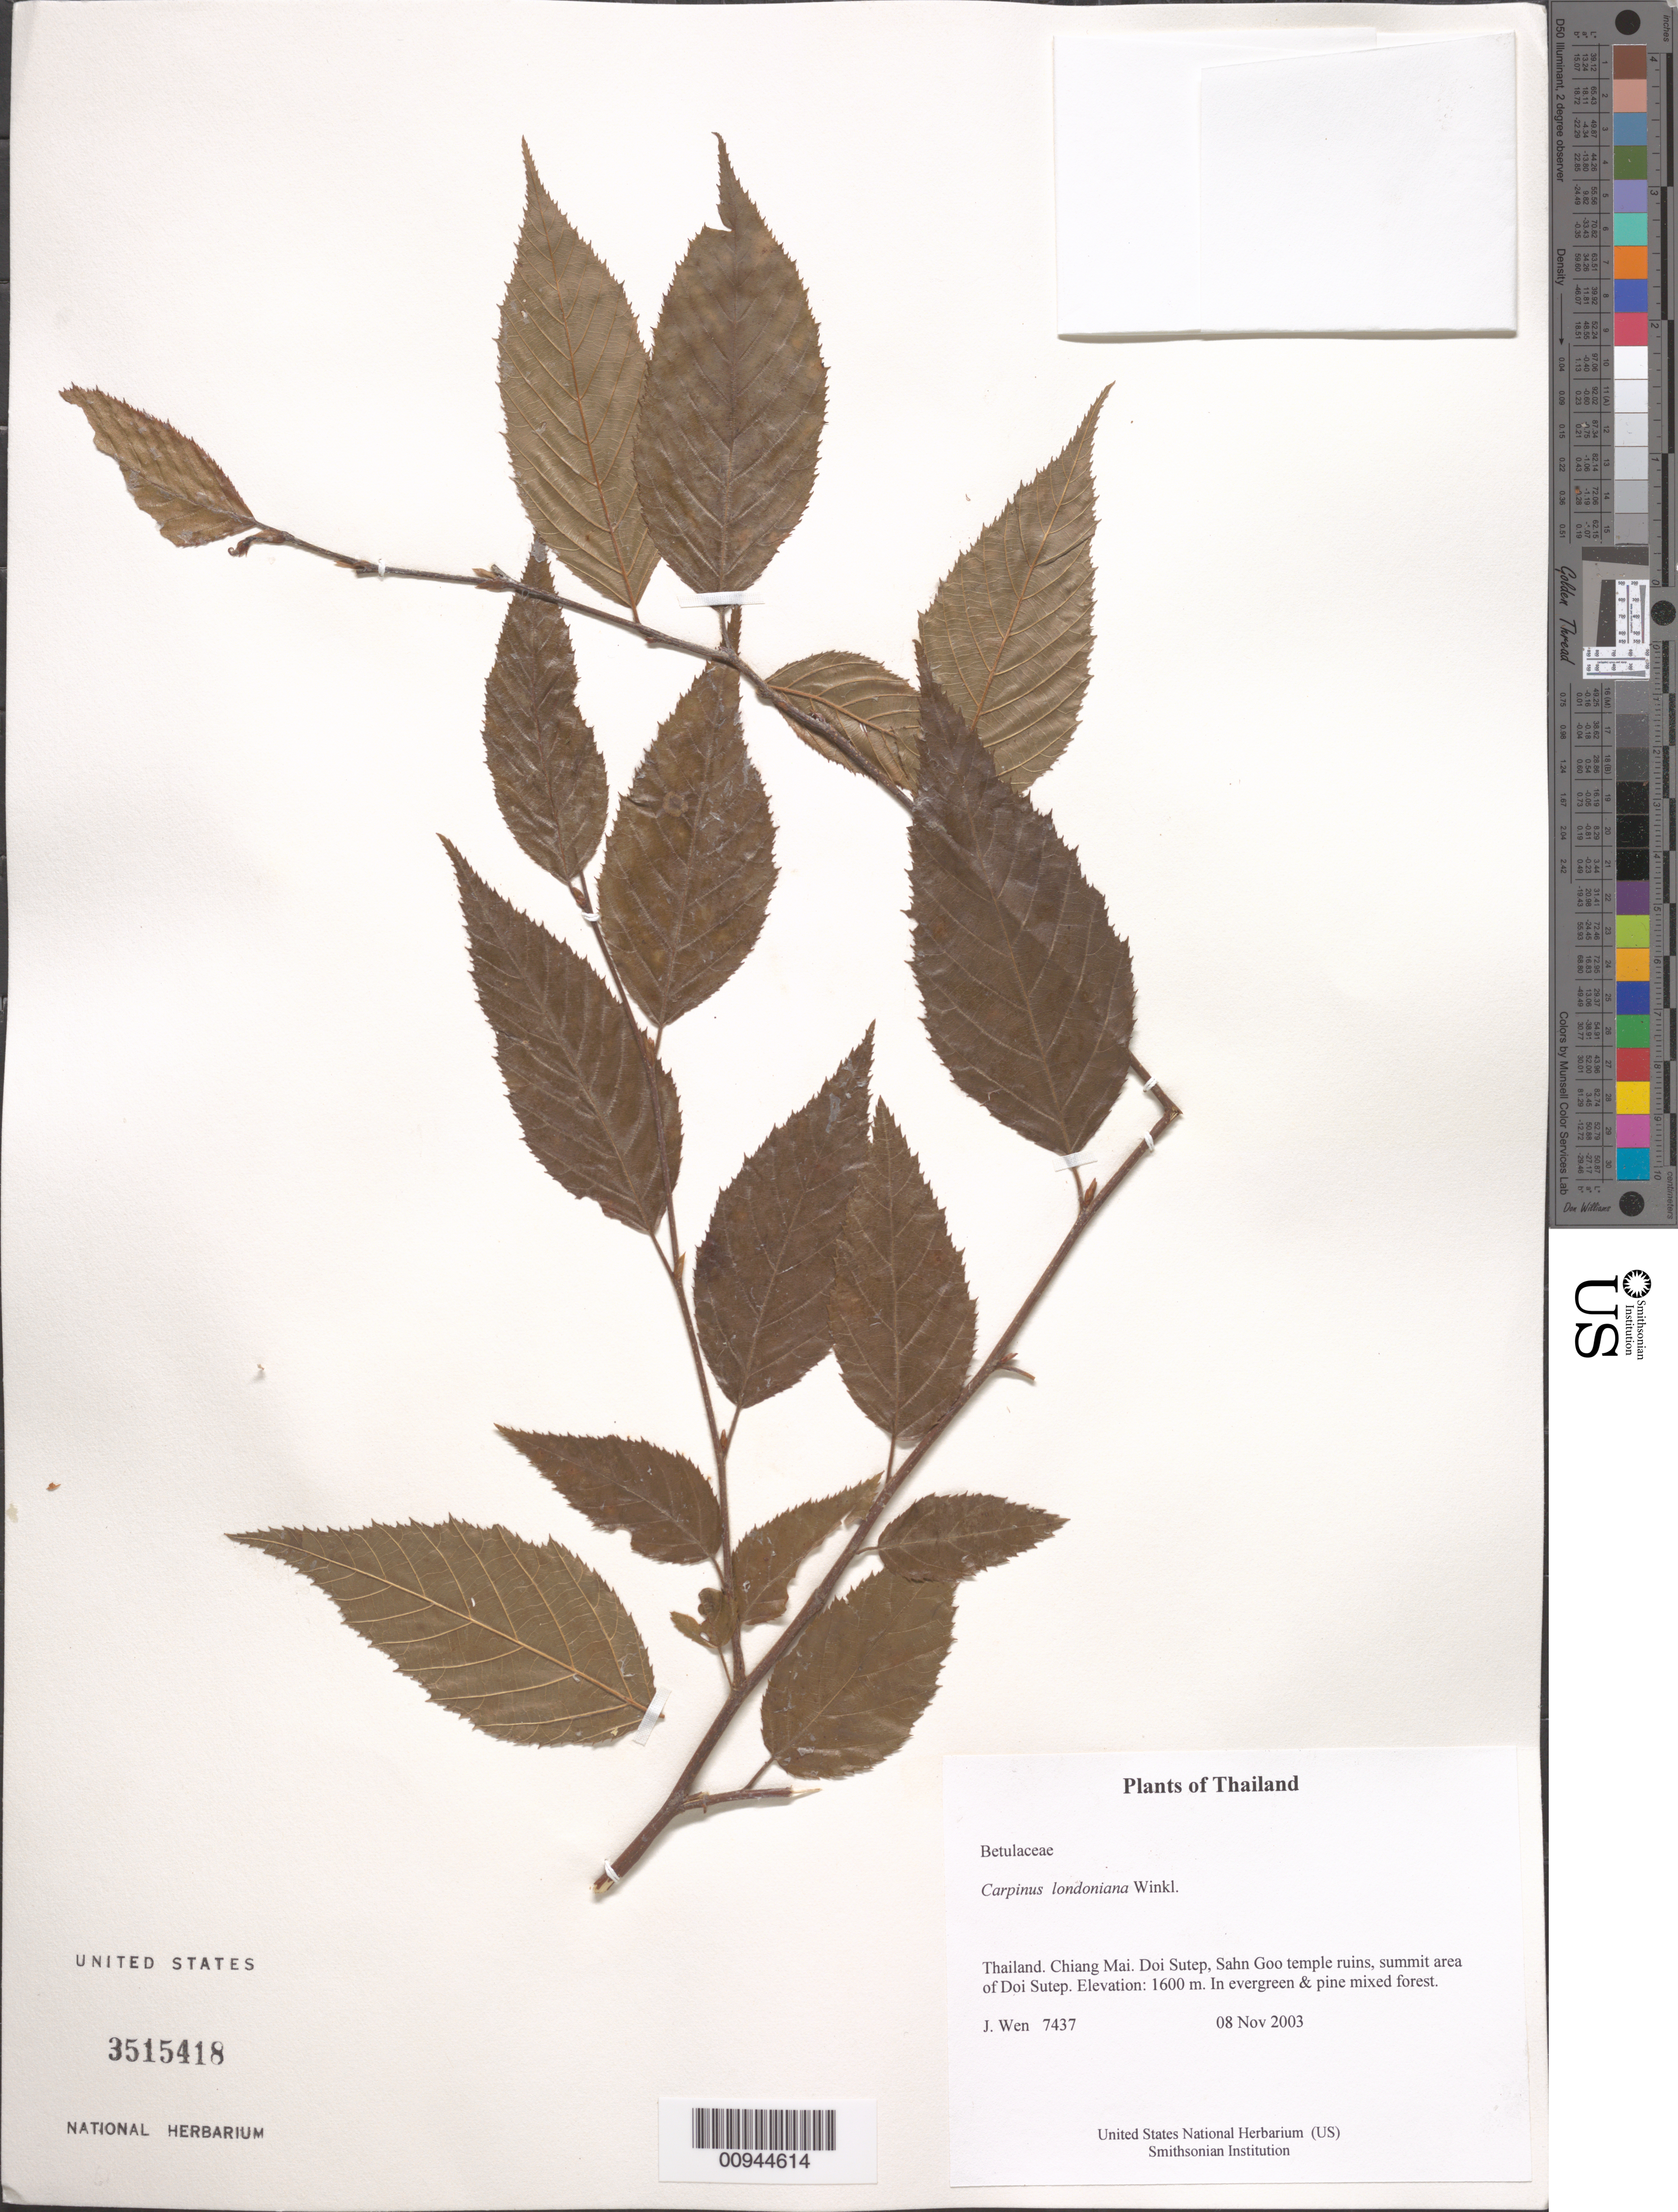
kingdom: Plantae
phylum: Tracheophyta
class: Magnoliopsida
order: Fagales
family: Betulaceae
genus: Carpinus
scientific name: Carpinus londoniana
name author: H.J.P. Winkl.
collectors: J. Wen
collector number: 7437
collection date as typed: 08 Nov 2003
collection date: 2003-11-08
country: Thailand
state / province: Chiang Mai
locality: Doi Sutep, Sahn Goo temple ruins, summit area of Doi Sutep.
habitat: In evergreen & pine mixed forest.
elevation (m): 1600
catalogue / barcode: US 3515418